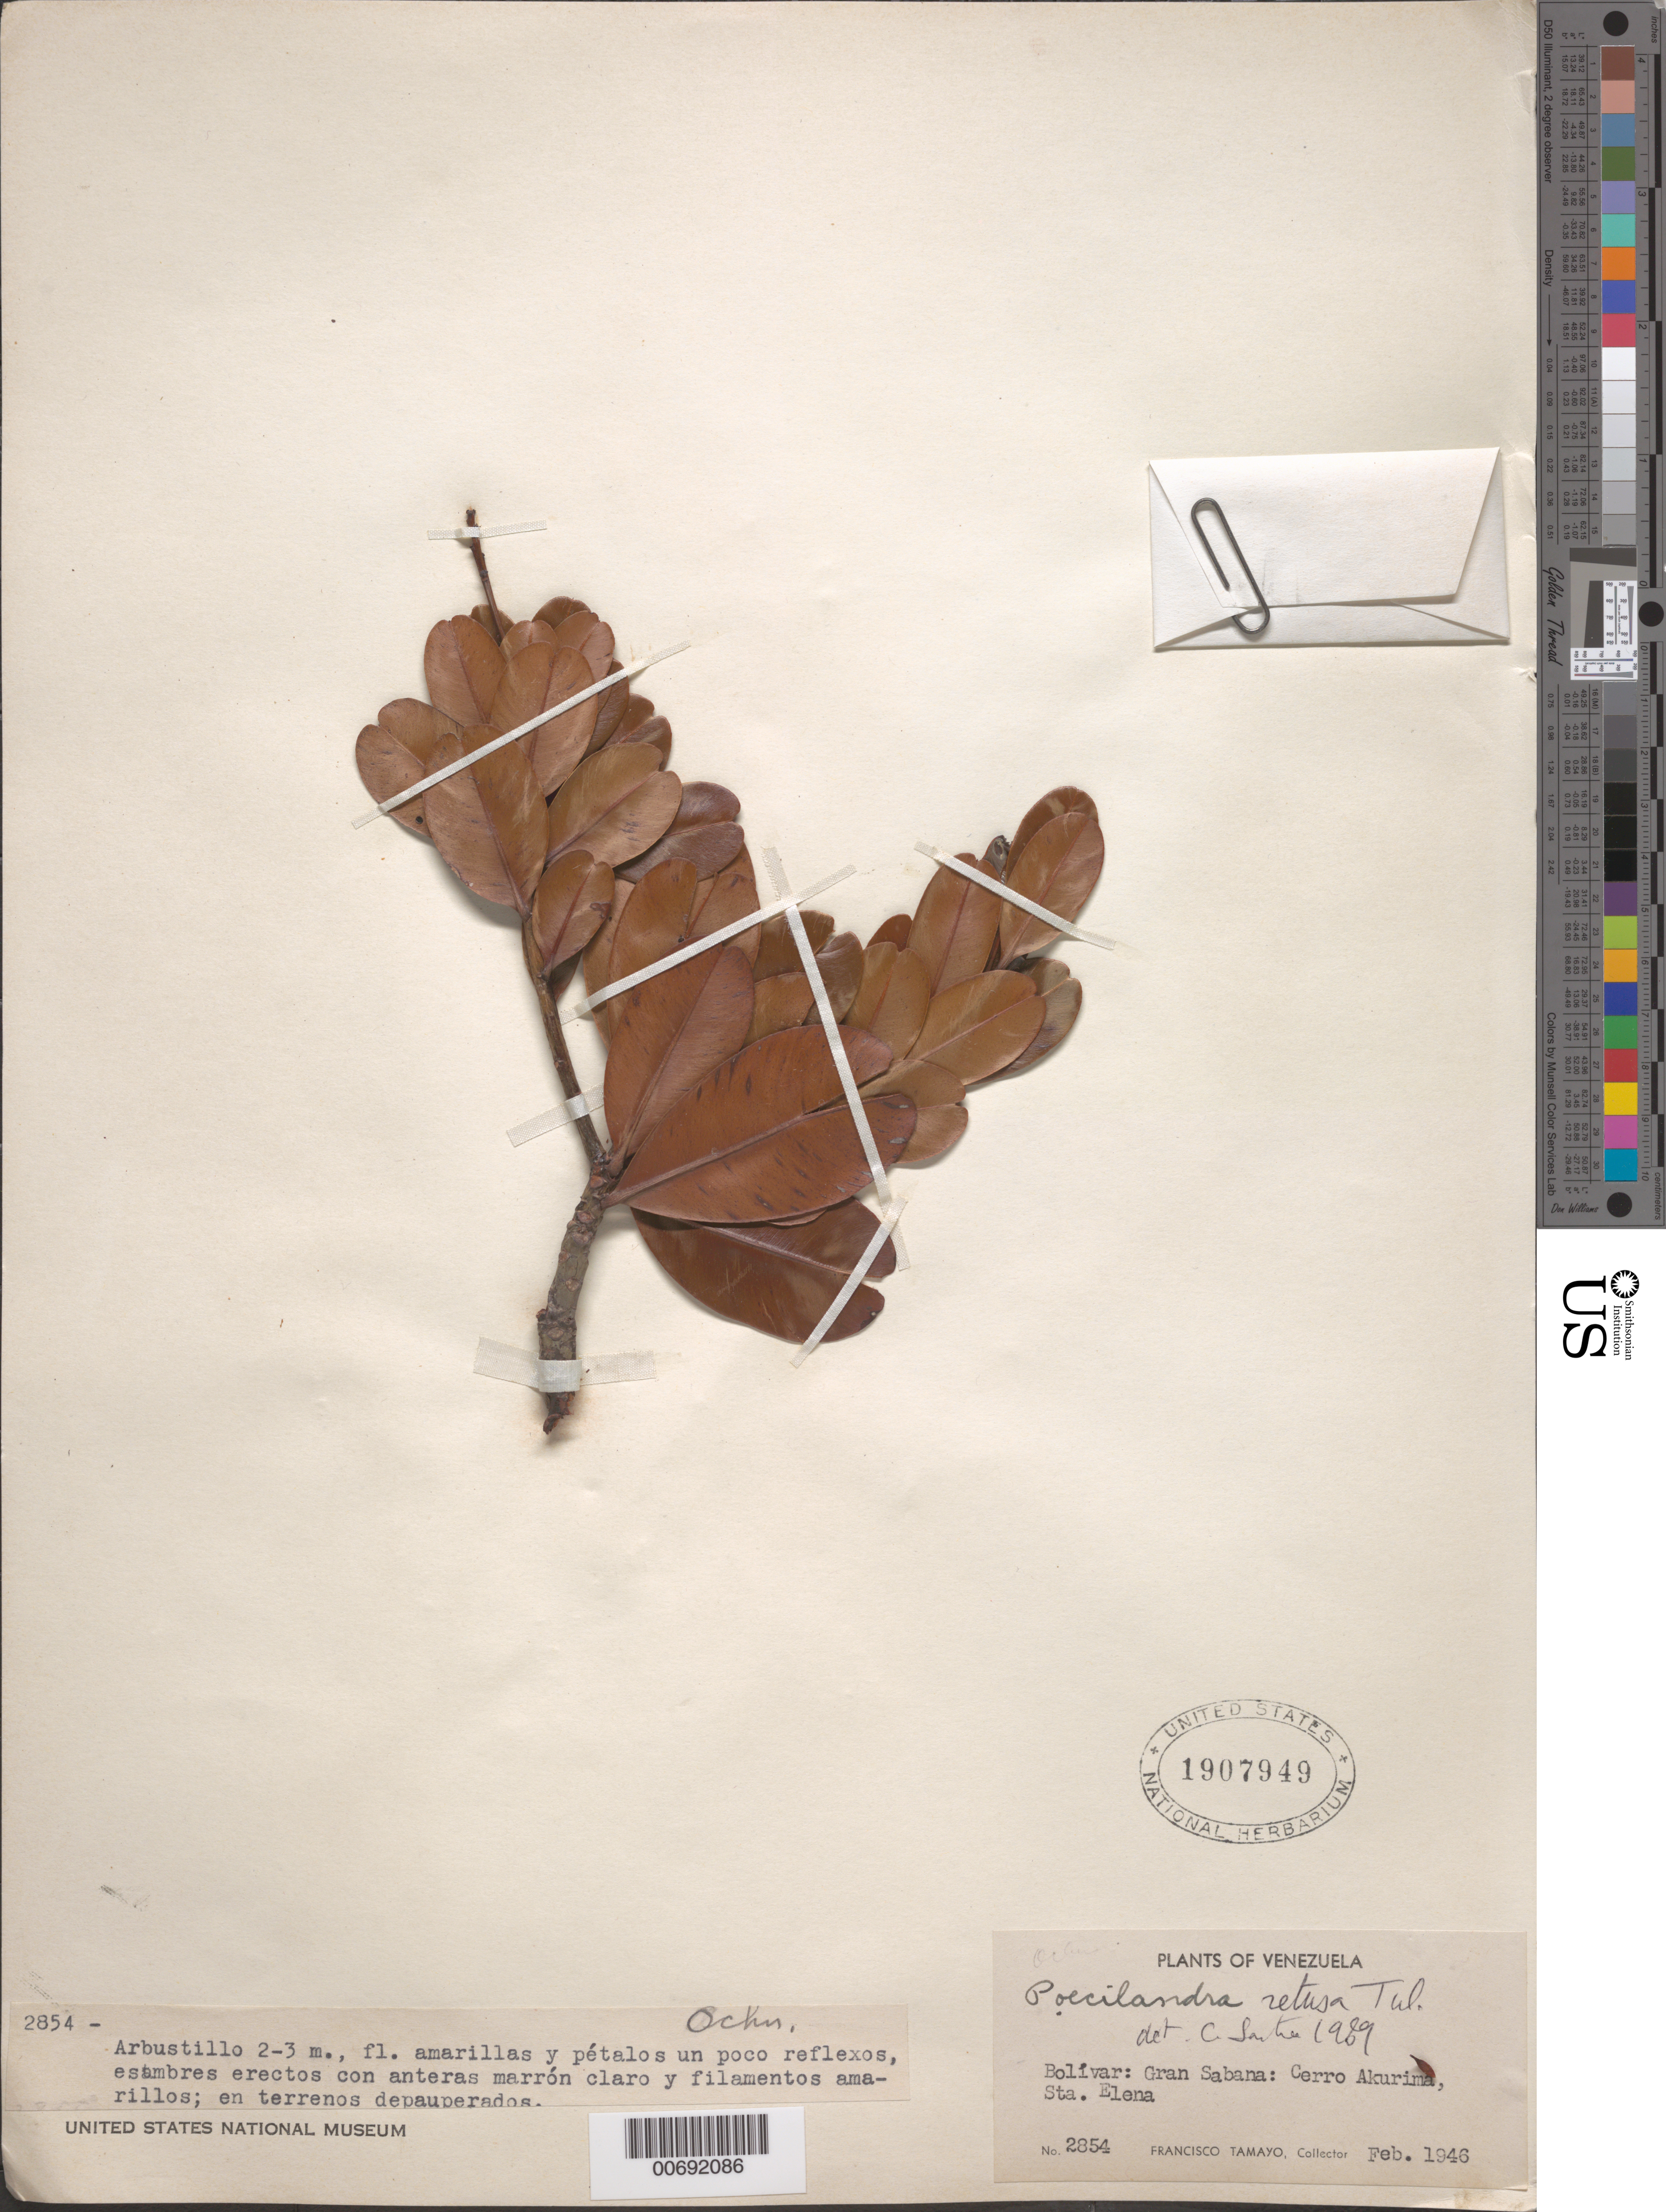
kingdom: Plantae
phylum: Tracheophyta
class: Magnoliopsida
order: Malpighiales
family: Ochnaceae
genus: Poecilandra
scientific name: Poecilandra retusa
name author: Tul.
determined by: Sastre, C. H. L.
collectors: F. Tamayo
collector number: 2854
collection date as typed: Feb-46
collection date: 1946-02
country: Venezuela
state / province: Bolívar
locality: Gran Sabana, Sta. Elena, Cerro de Acurimá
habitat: Terrenos depauperados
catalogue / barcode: US 1907949